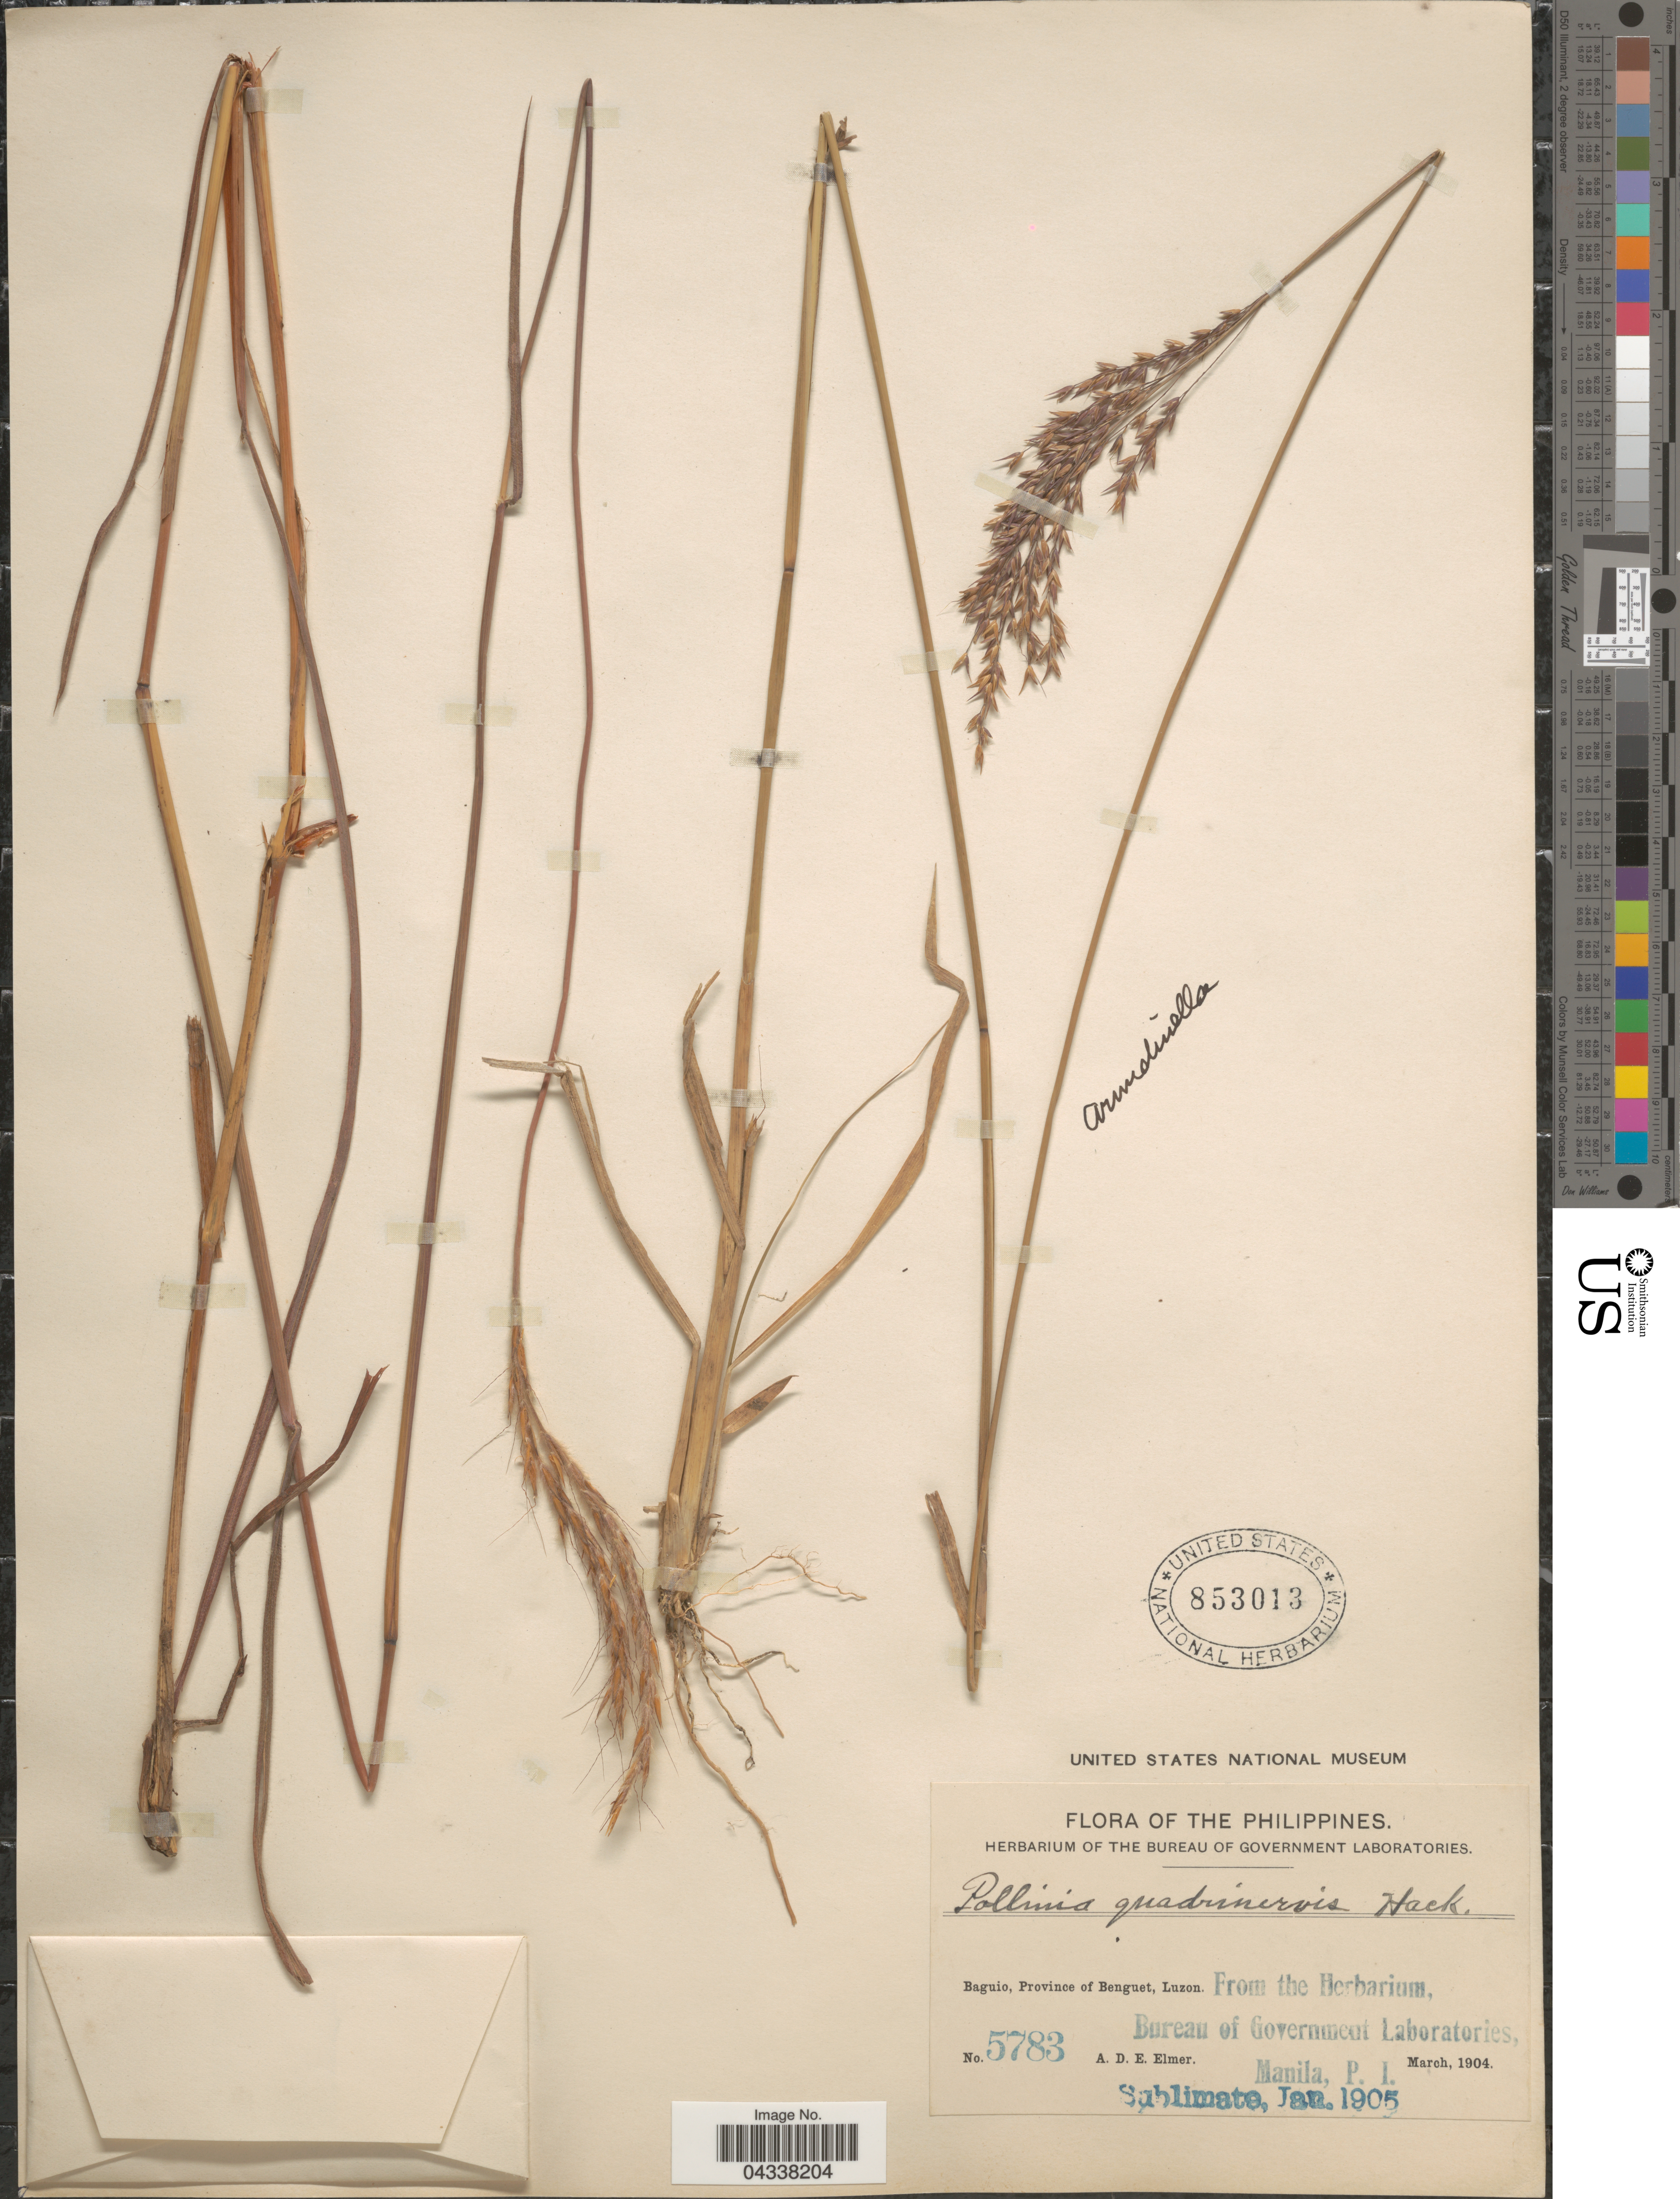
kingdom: Plantae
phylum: Tracheophyta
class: Liliopsida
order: Poales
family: Poaceae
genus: Pseudopogonatherum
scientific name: Pseudopogonatherum quadrinerve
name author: (Hack.) Ohwi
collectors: A. D. E. Elmer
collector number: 5783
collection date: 1904-03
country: Philippines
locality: Baguio, Province of Benguet, Luzon.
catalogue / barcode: US 853013